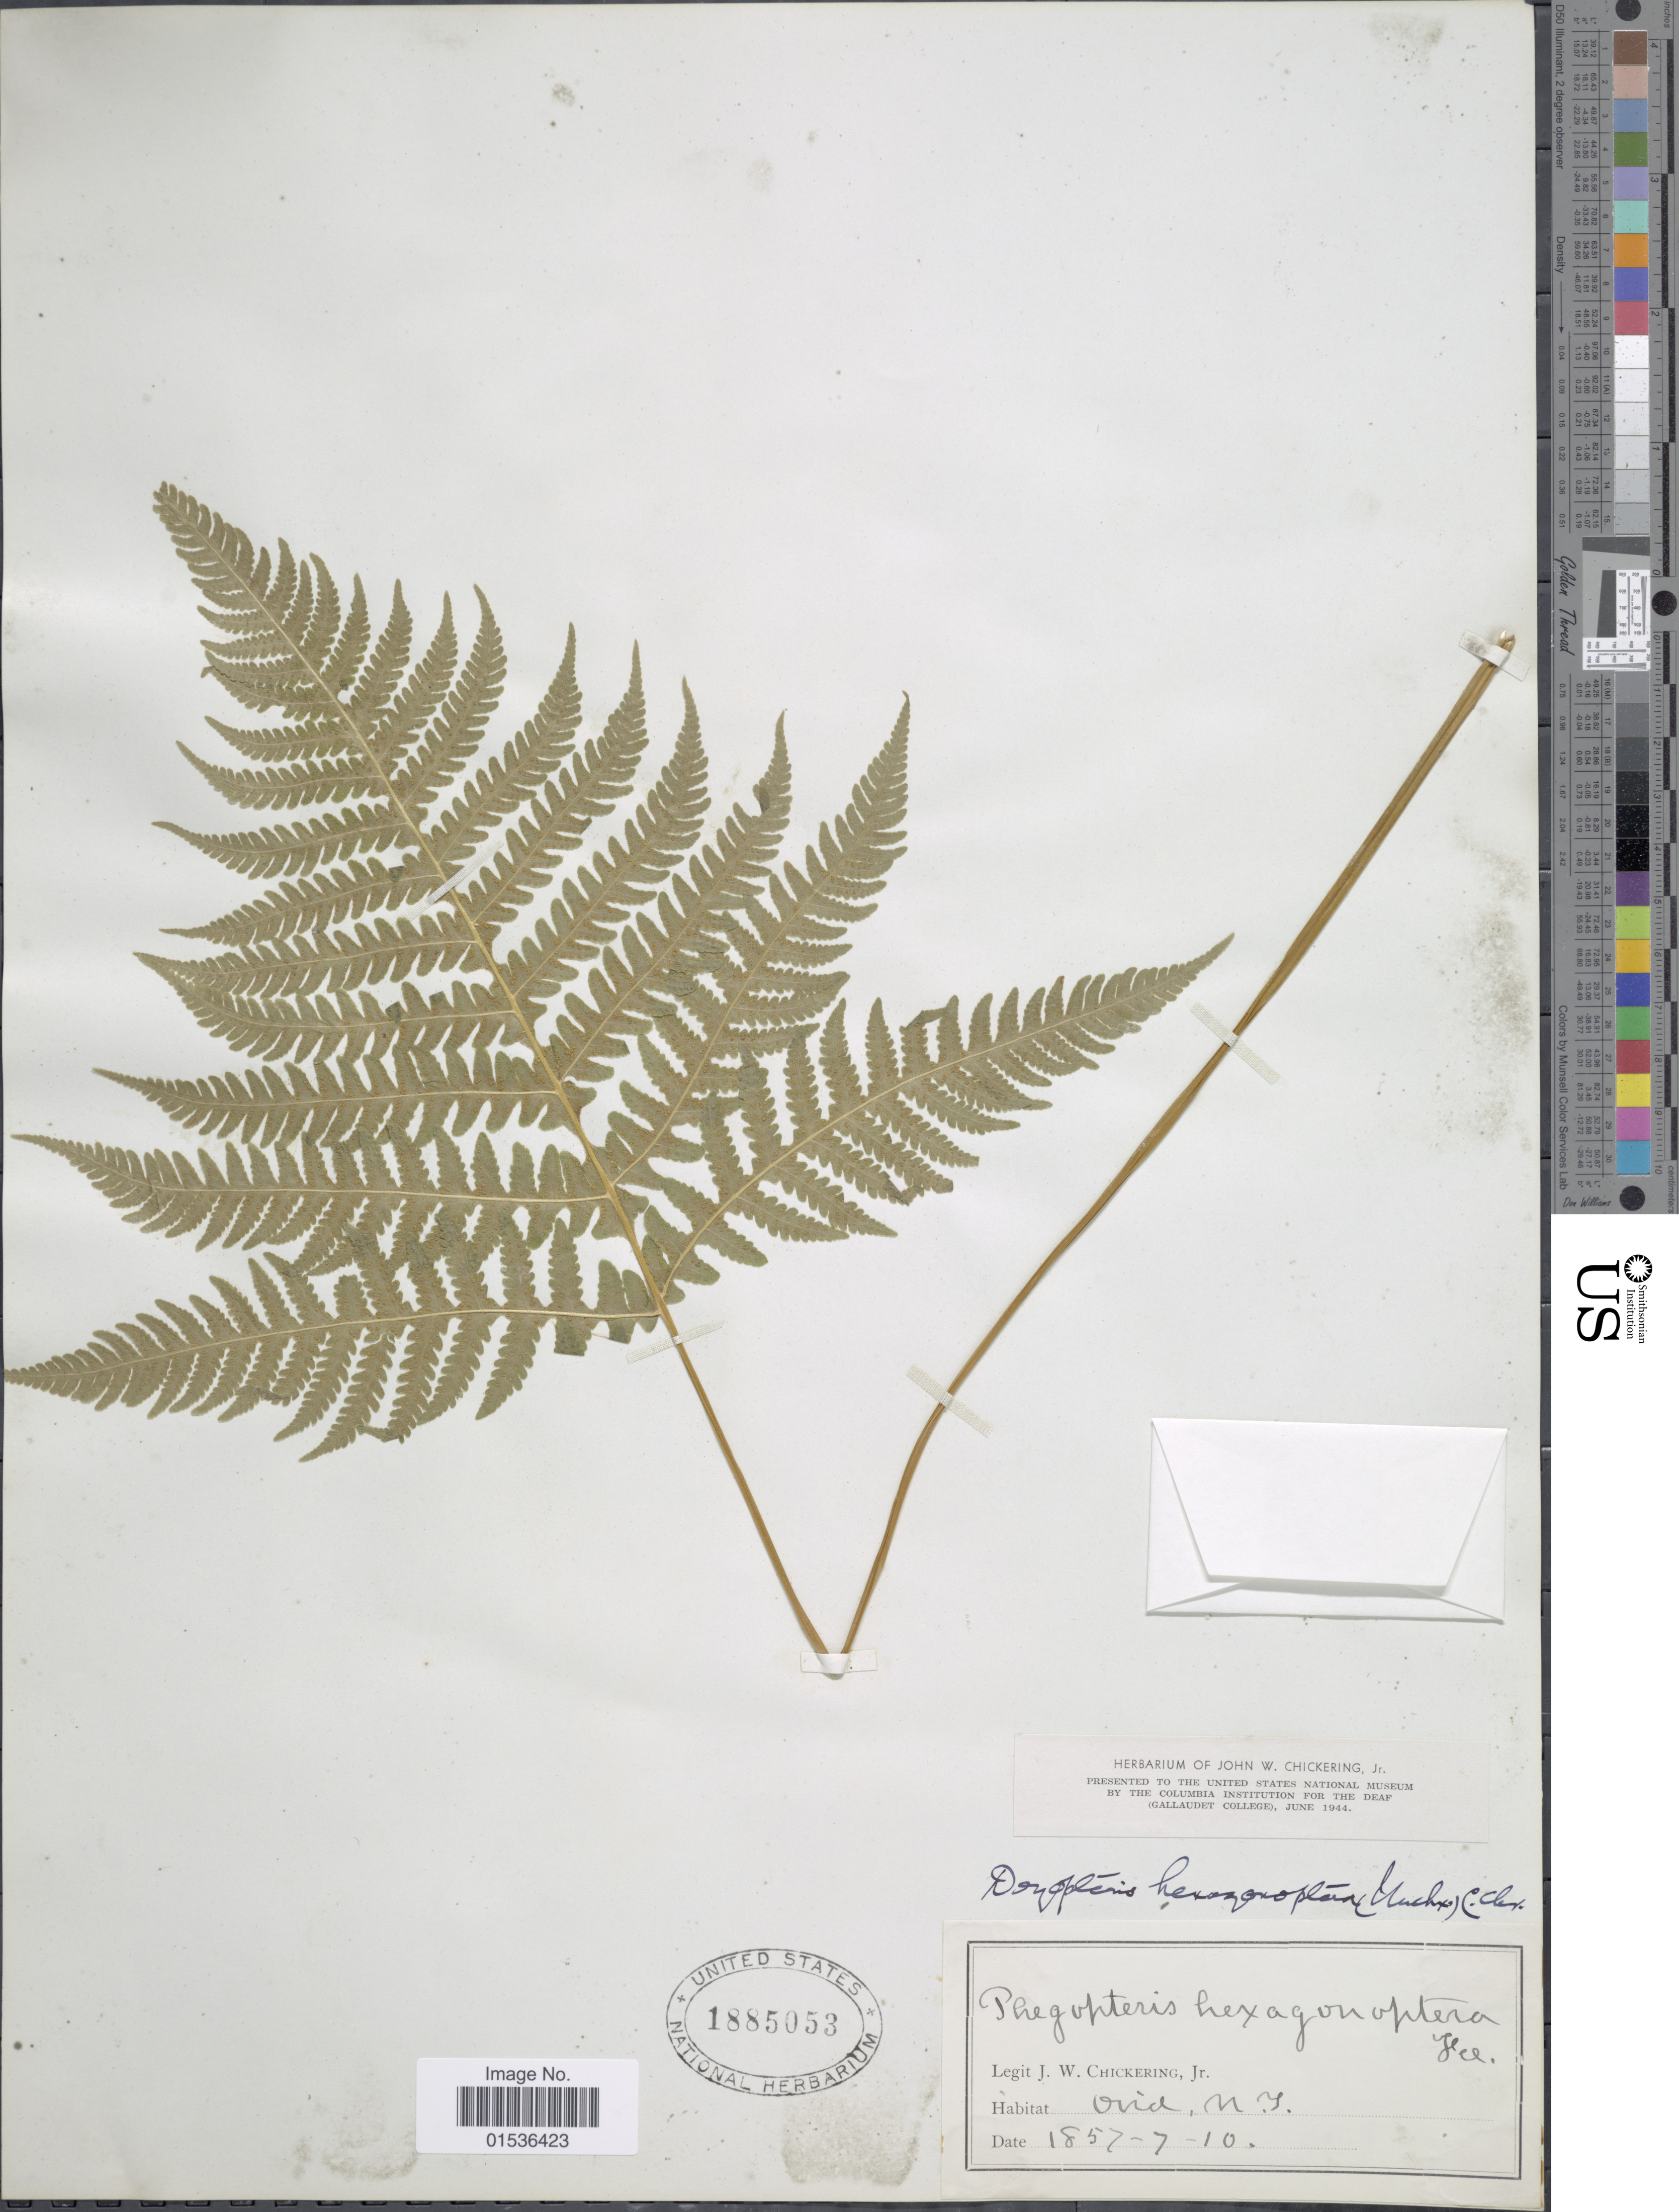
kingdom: Plantae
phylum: Tracheophyta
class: Polypodiopsida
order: Polypodiales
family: Thelypteridaceae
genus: Phegopteris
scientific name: Phegopteris hexagonoptera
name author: (Michx.) Fée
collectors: J. W. Chickering Jr.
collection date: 1857-07-10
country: United States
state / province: New York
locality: Ovid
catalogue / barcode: US 1885053